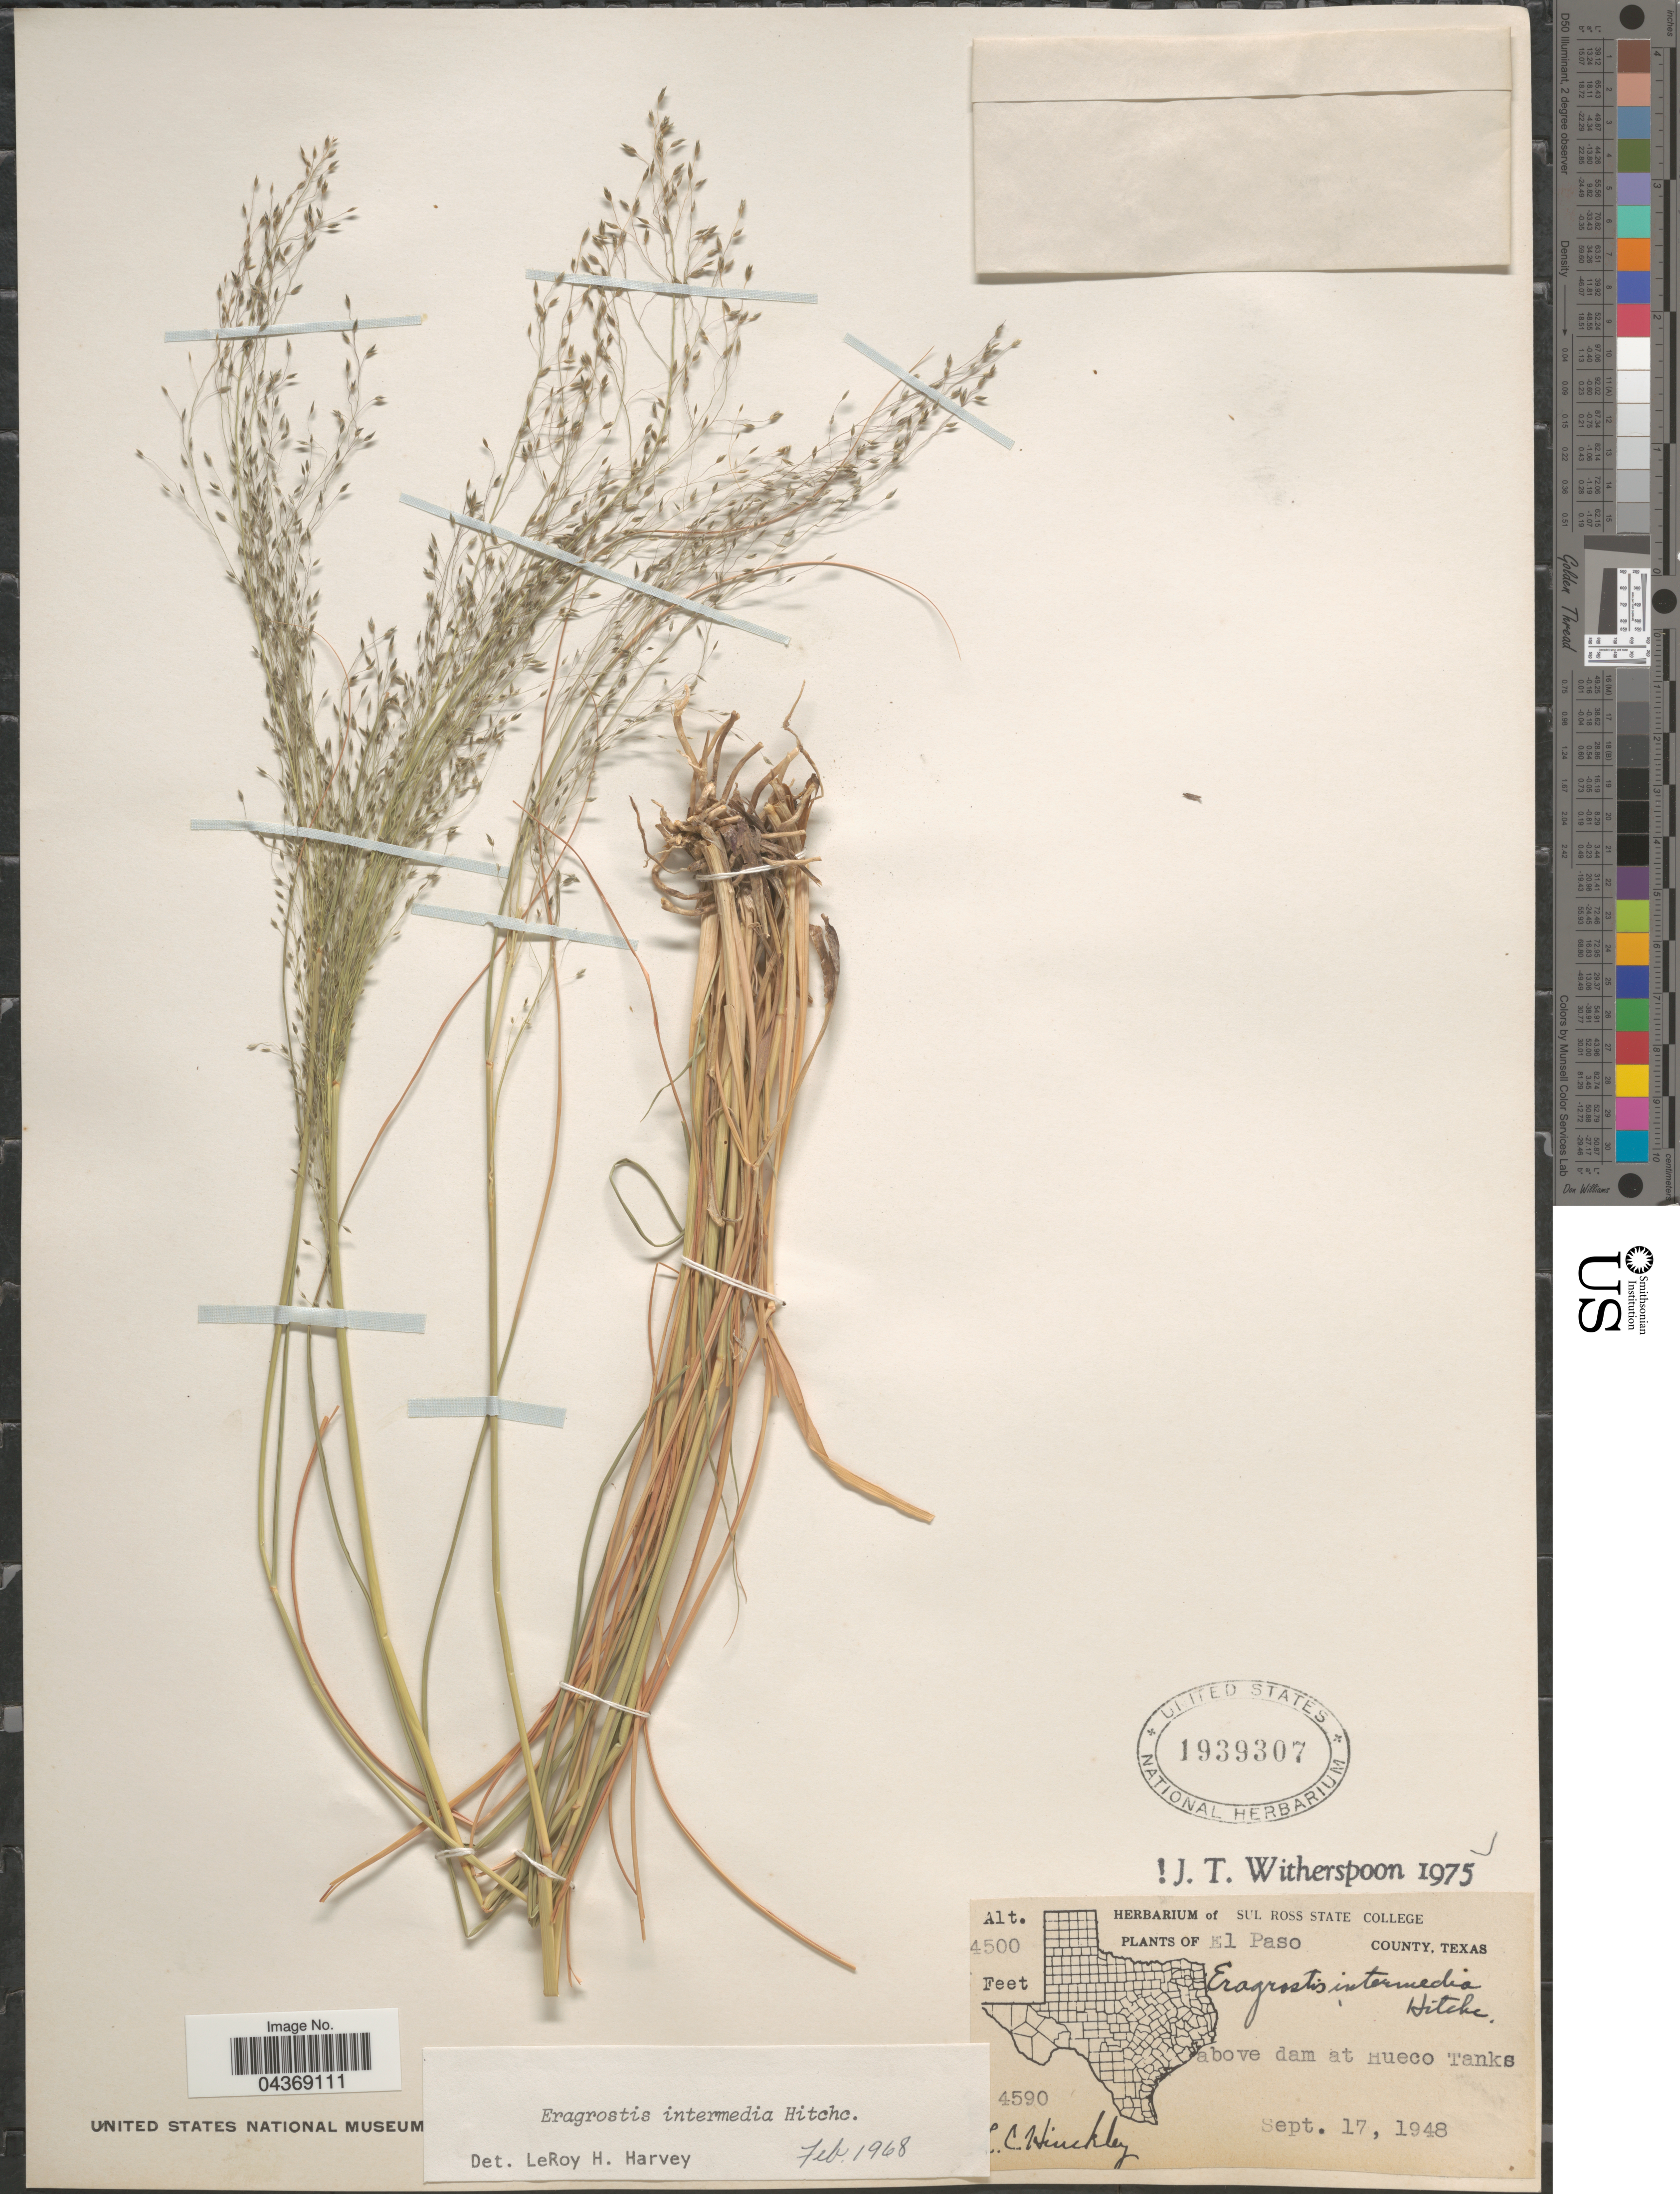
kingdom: Plantae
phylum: Tracheophyta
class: Liliopsida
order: Poales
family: Poaceae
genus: Eragrostis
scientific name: Eragrostis intermedia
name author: Hitchc.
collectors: L. Hinckley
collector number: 4590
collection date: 1948-09-17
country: United States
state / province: Texas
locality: El Paso County. Above dam at Hueco Tanks.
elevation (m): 1372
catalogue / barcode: US 1939307